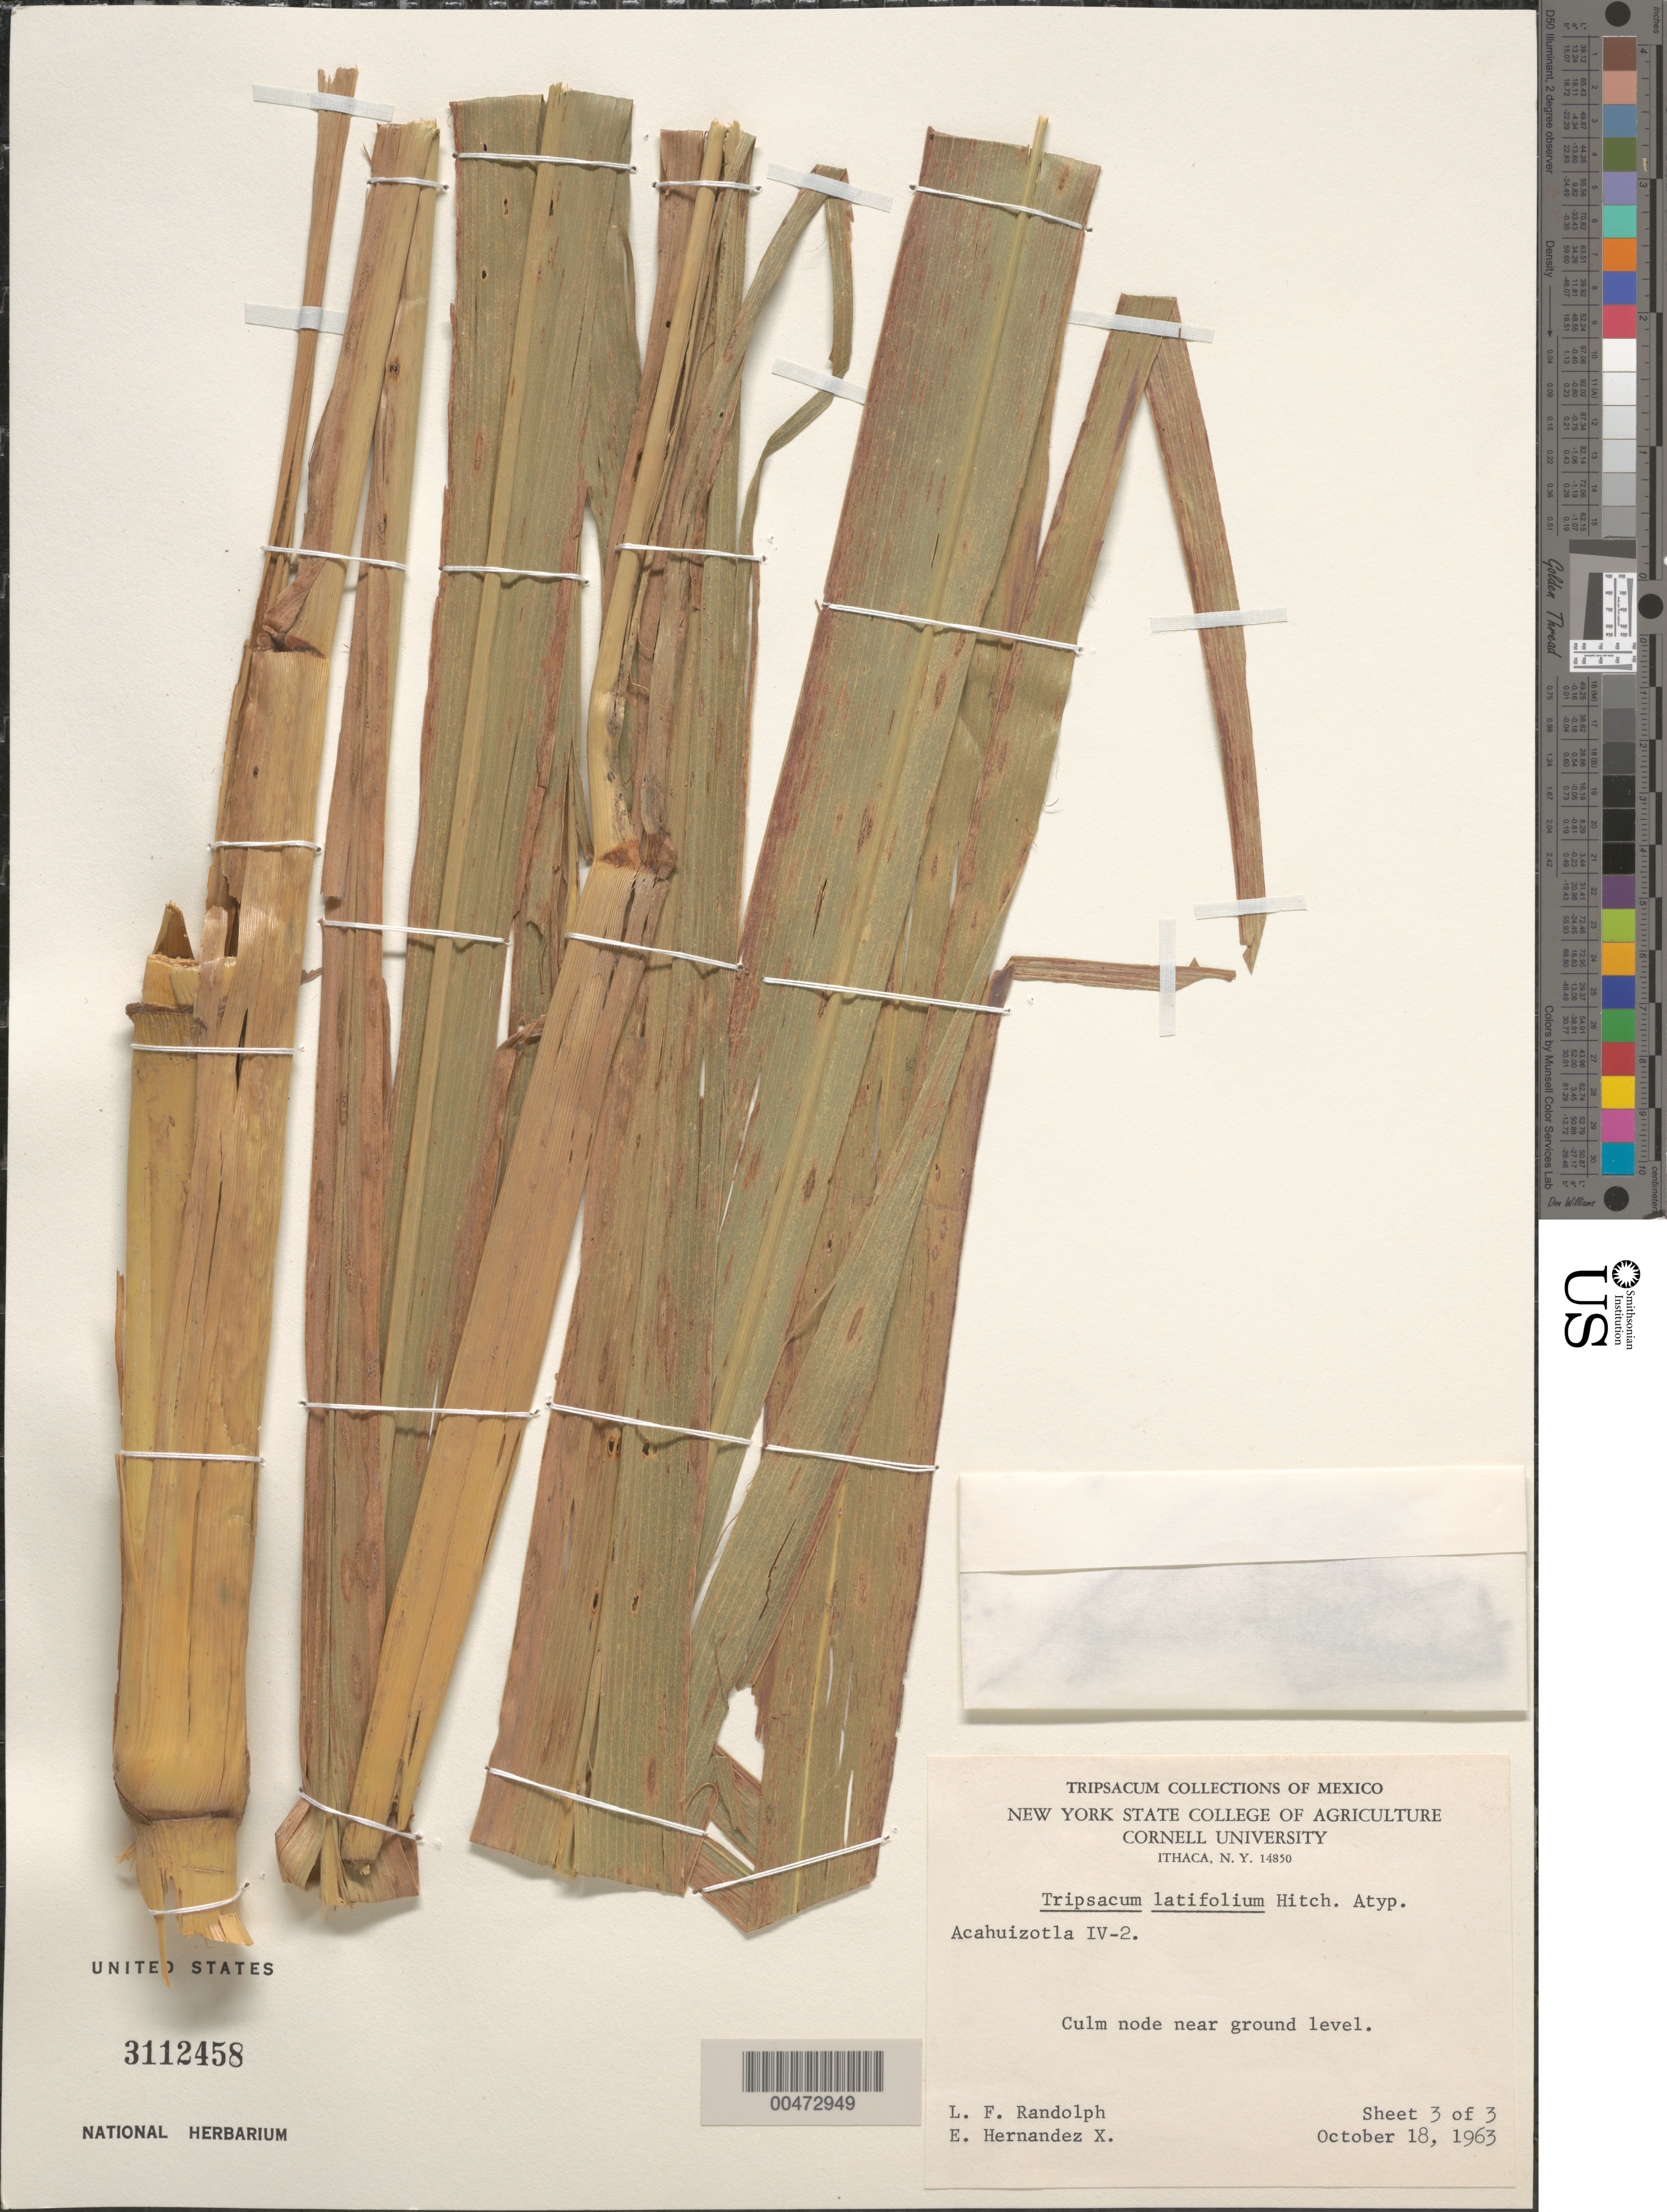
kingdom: Plantae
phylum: Tracheophyta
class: Liliopsida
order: Poales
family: Poaceae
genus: Tripsacum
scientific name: Tripsacum latifolium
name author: Hitchc.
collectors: L. F. Randolph & E. I. Hernández-X.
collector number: Acahui. IV-2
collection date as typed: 18 Oct 1963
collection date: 1963-10-18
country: Mexico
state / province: Guerrero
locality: Acahuizotla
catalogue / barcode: US 3112458